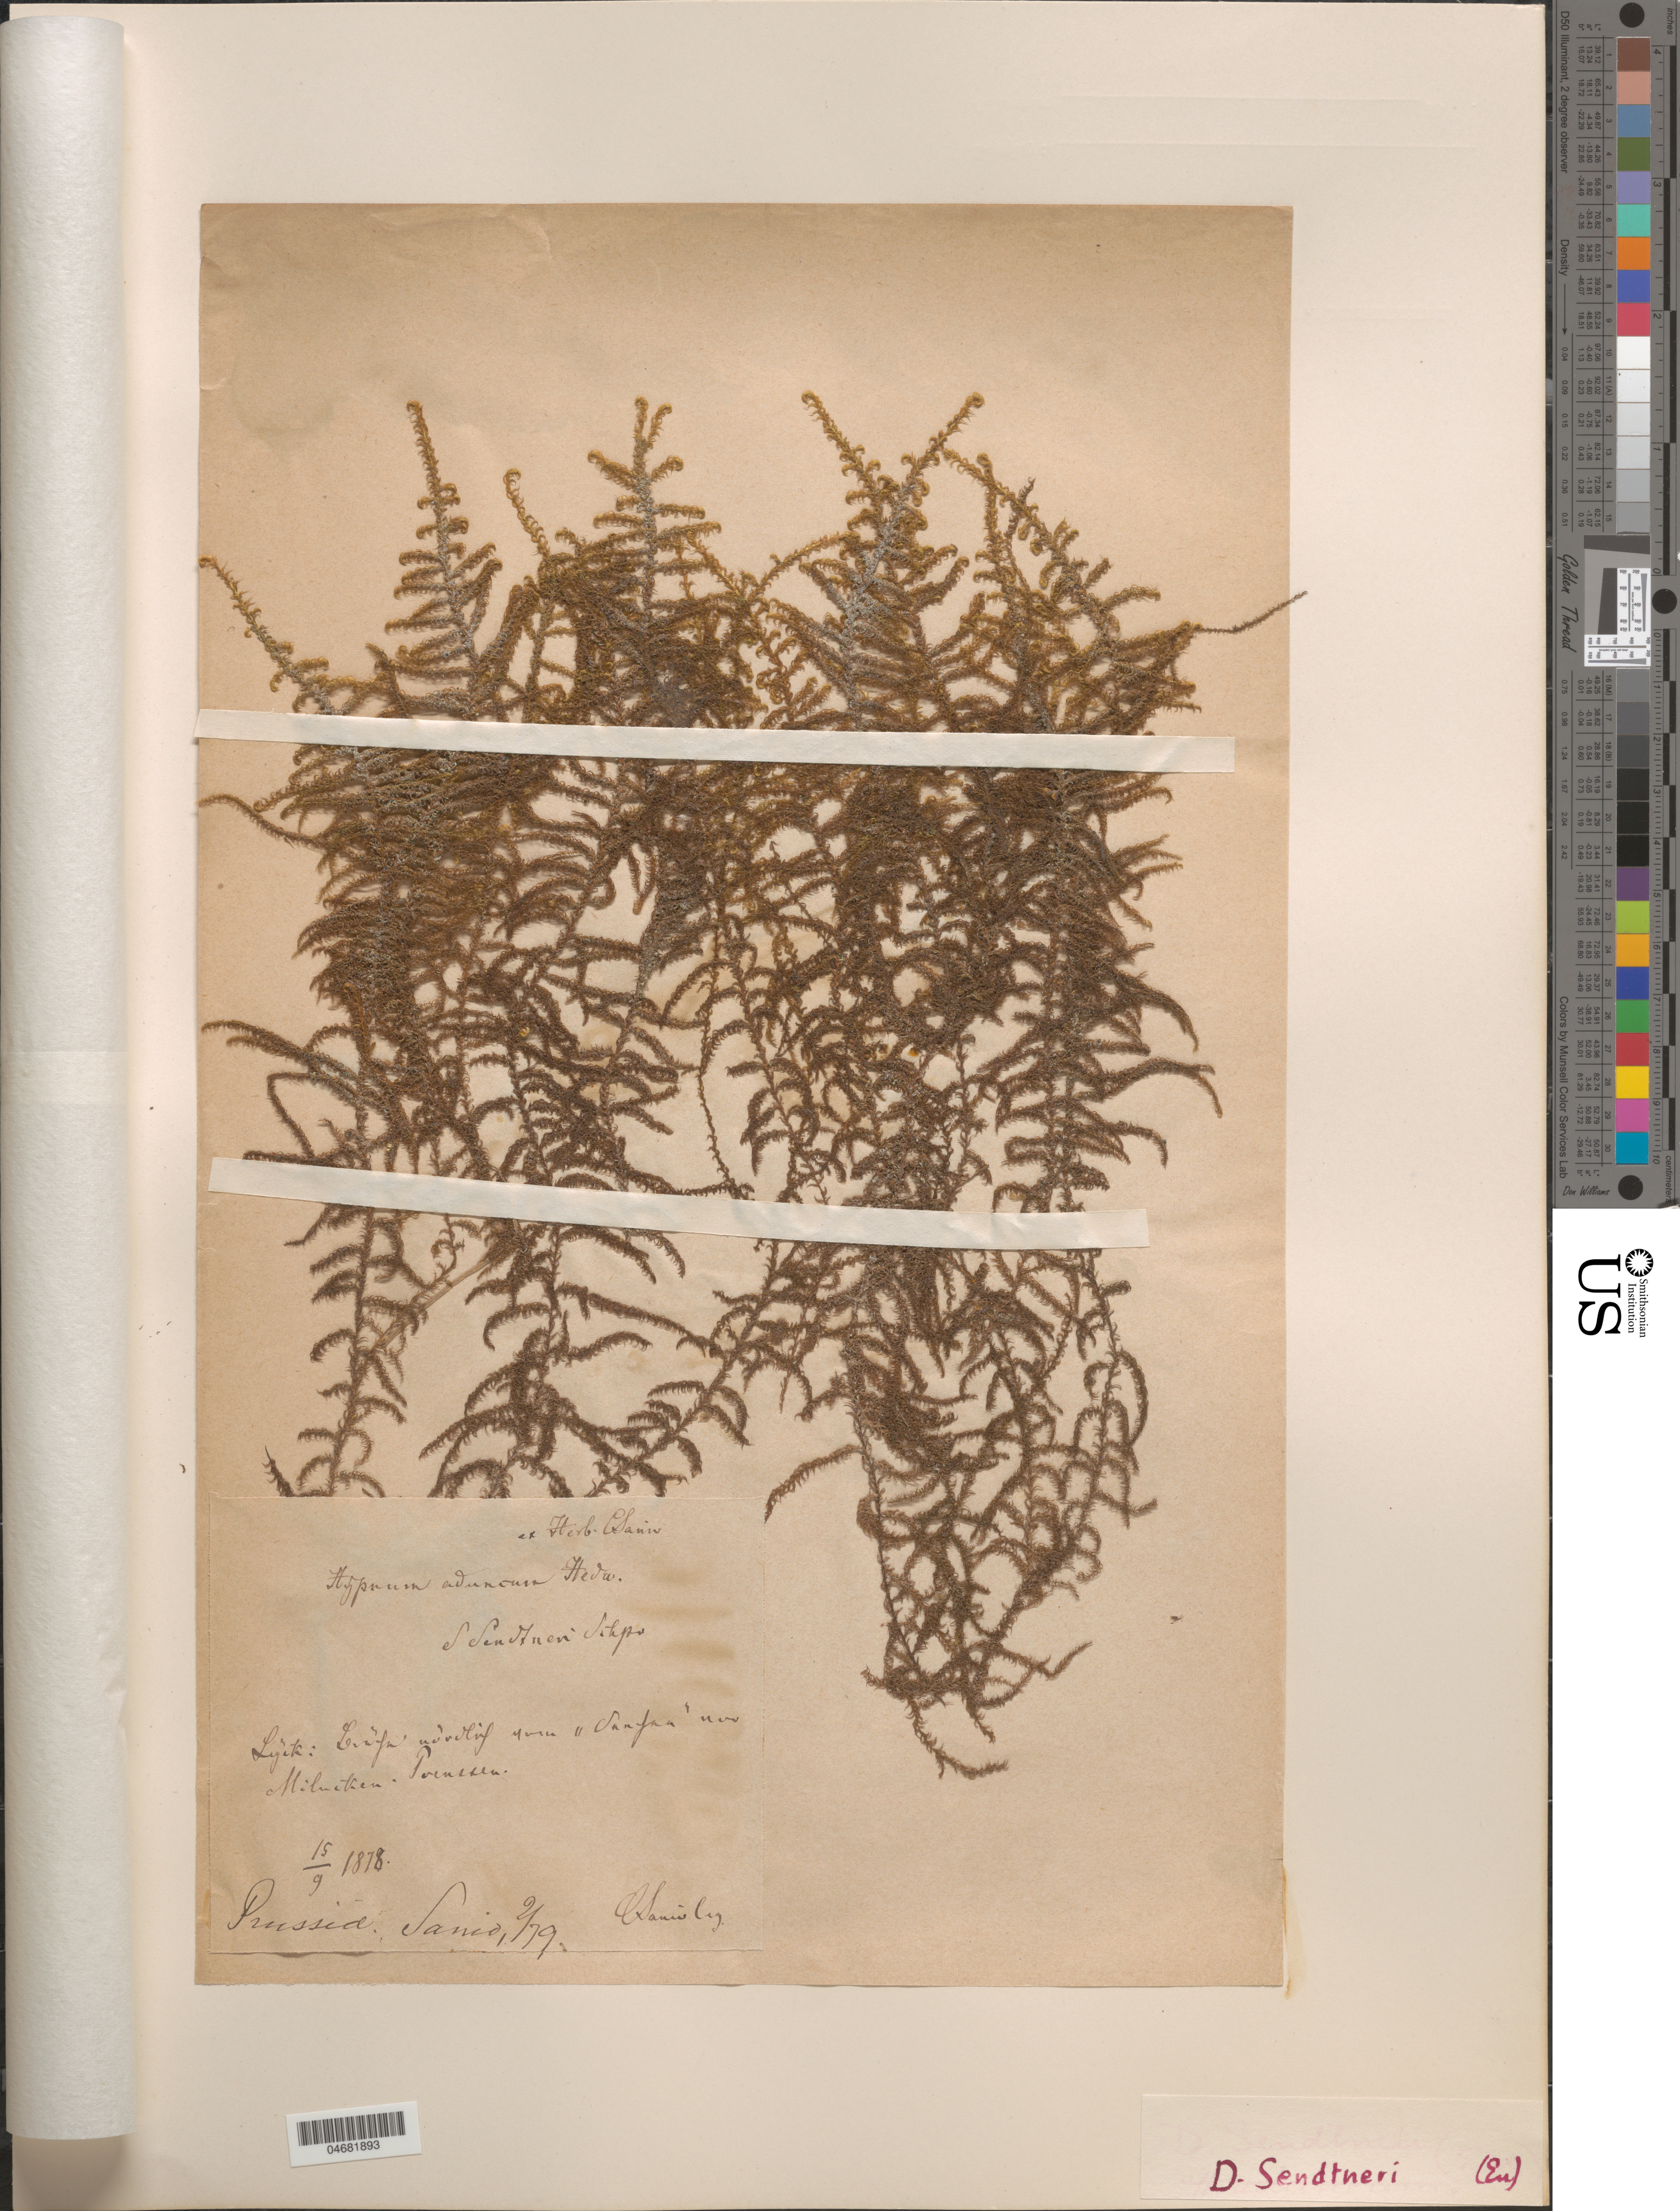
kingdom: Plantae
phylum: Bryophyta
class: Bryopsida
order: Hypnales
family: Hypnaceae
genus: Hypnum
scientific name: Hypnum aduncum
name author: Hedw.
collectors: C. Sanio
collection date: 1878-09-15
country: Poland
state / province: Warminsko-Mazurskie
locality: Lyck. Milucken. Prussia.